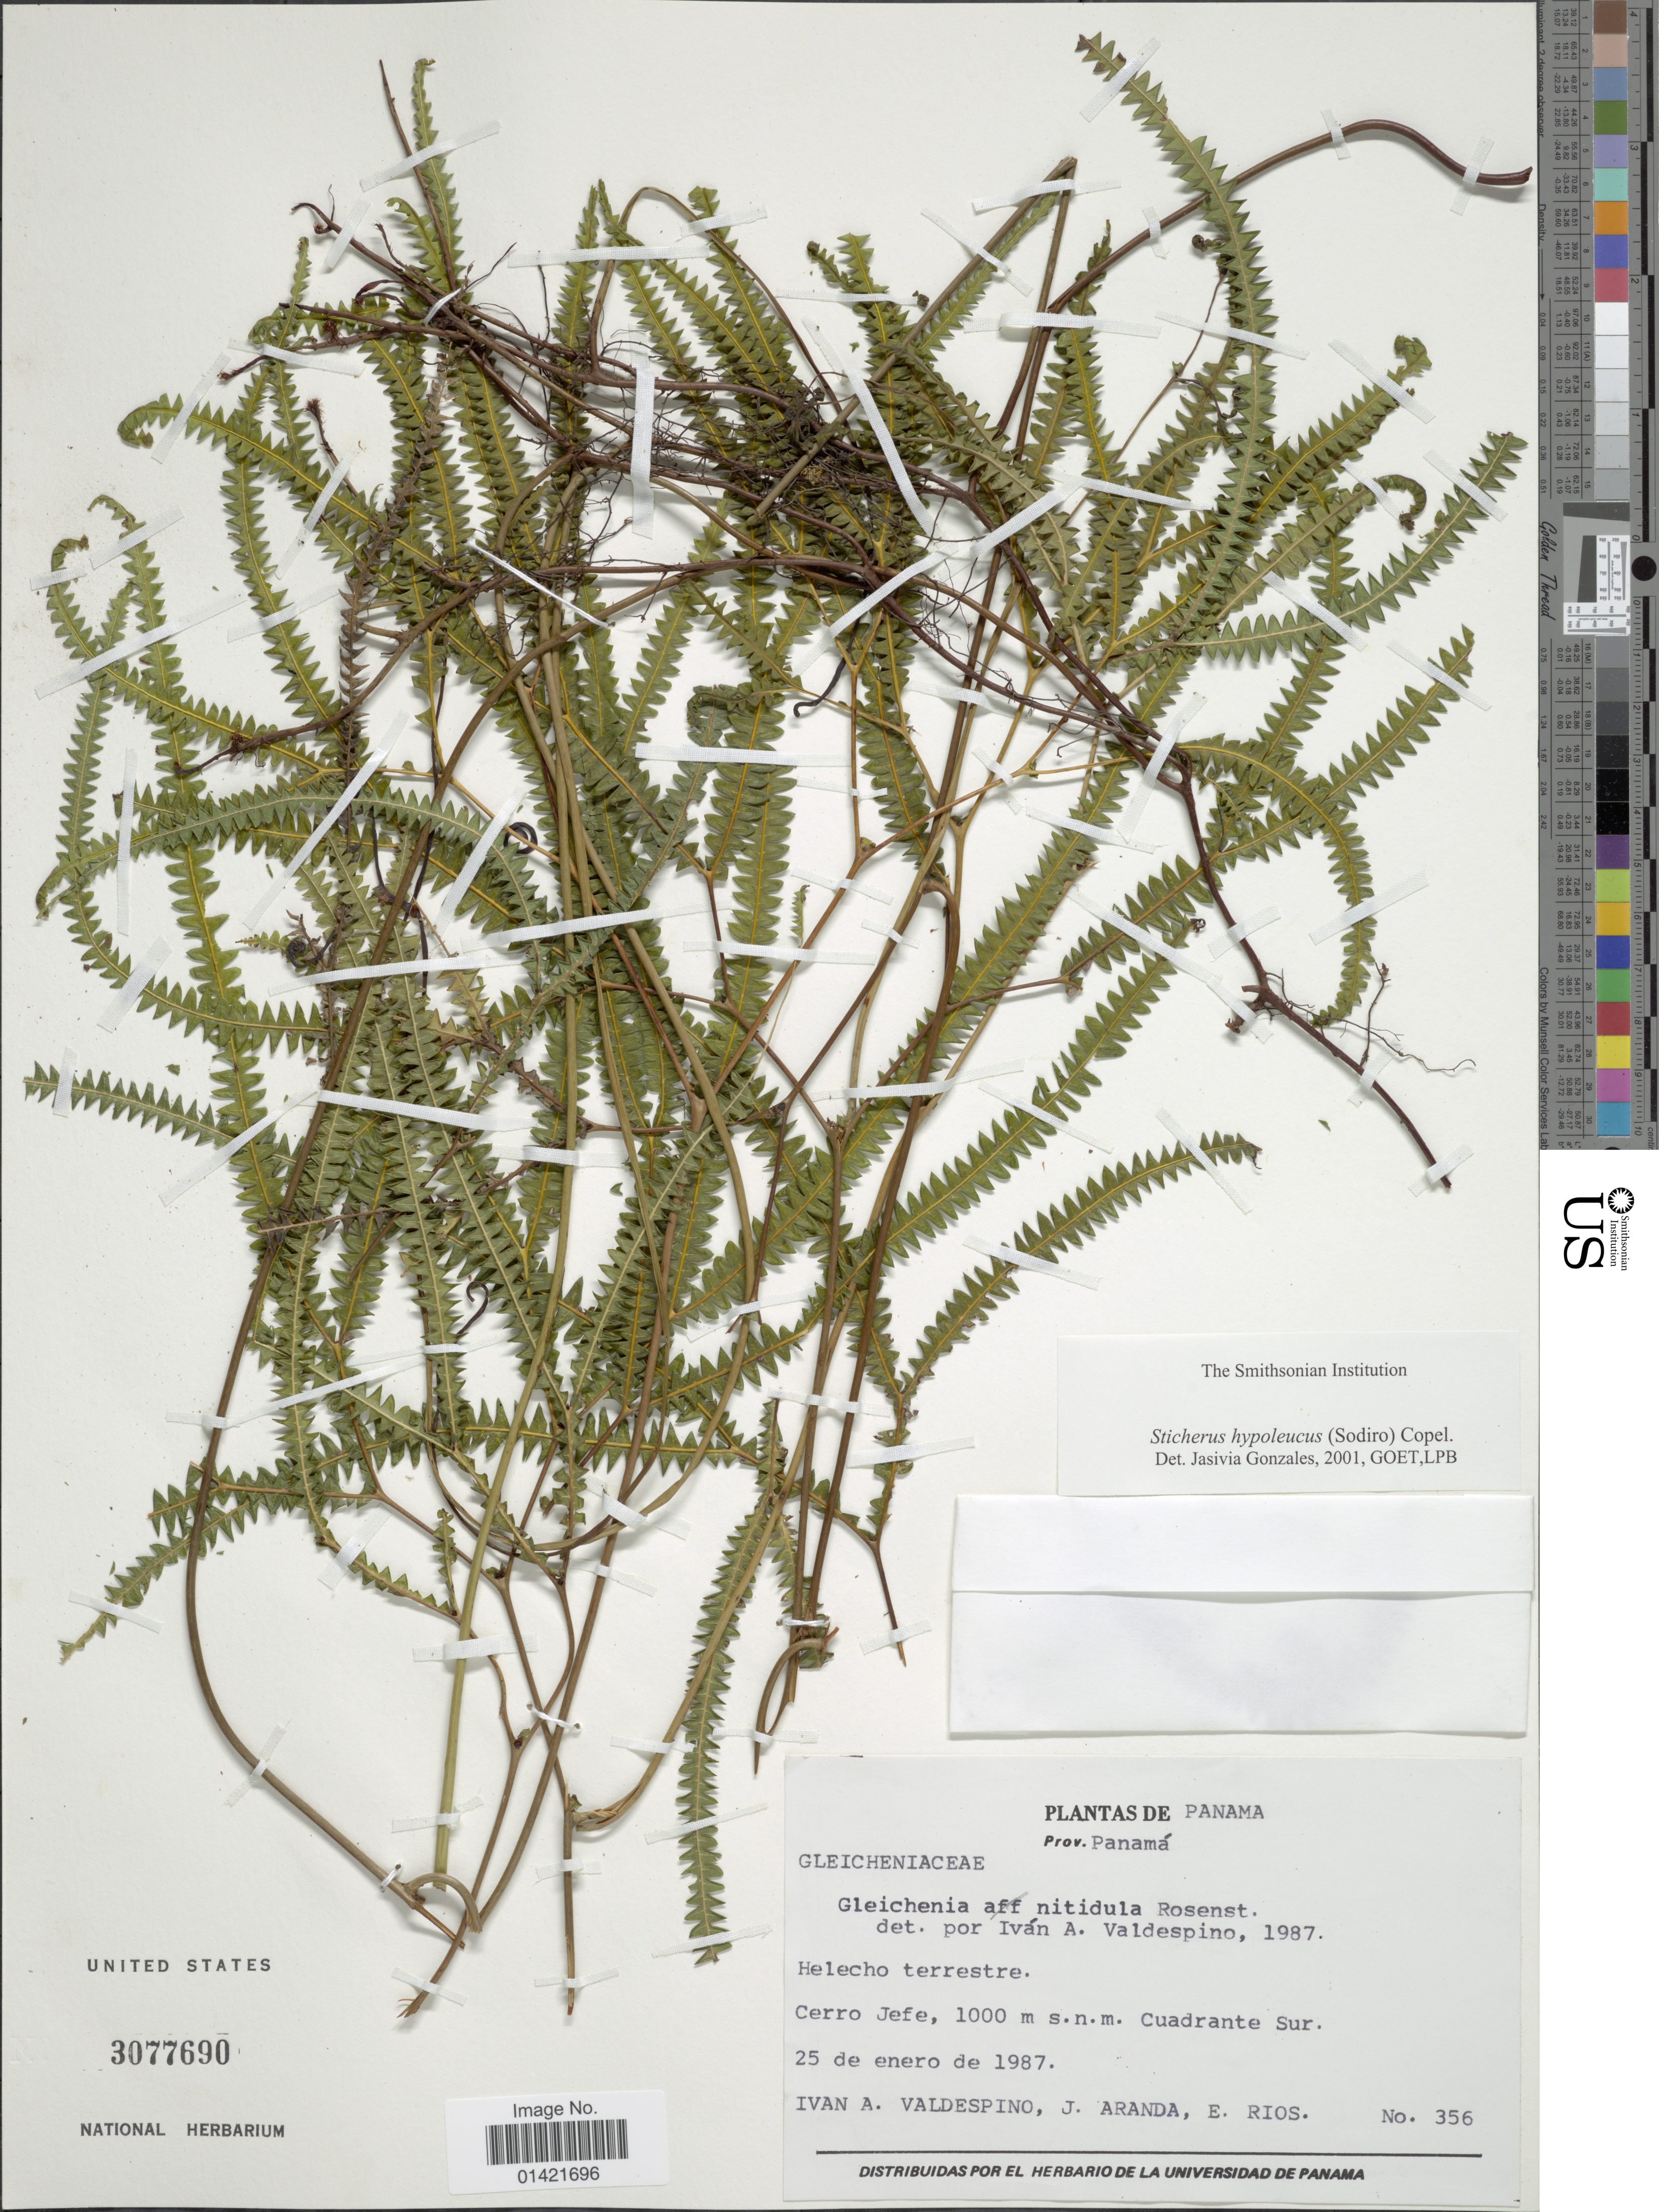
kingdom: Plantae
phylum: Tracheophyta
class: Polypodiopsida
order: Gleicheniales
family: Gleicheniaceae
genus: Sticherus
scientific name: Sticherus hypoleucus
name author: (Sodiro) Copel.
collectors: I. A. Valdespino, J. Aranda & E. Barrios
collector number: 356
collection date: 1987-01-25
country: Panama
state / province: Panamá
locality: Cerro Jefe. Cuadrante Sur.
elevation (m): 1000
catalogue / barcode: US 3077690